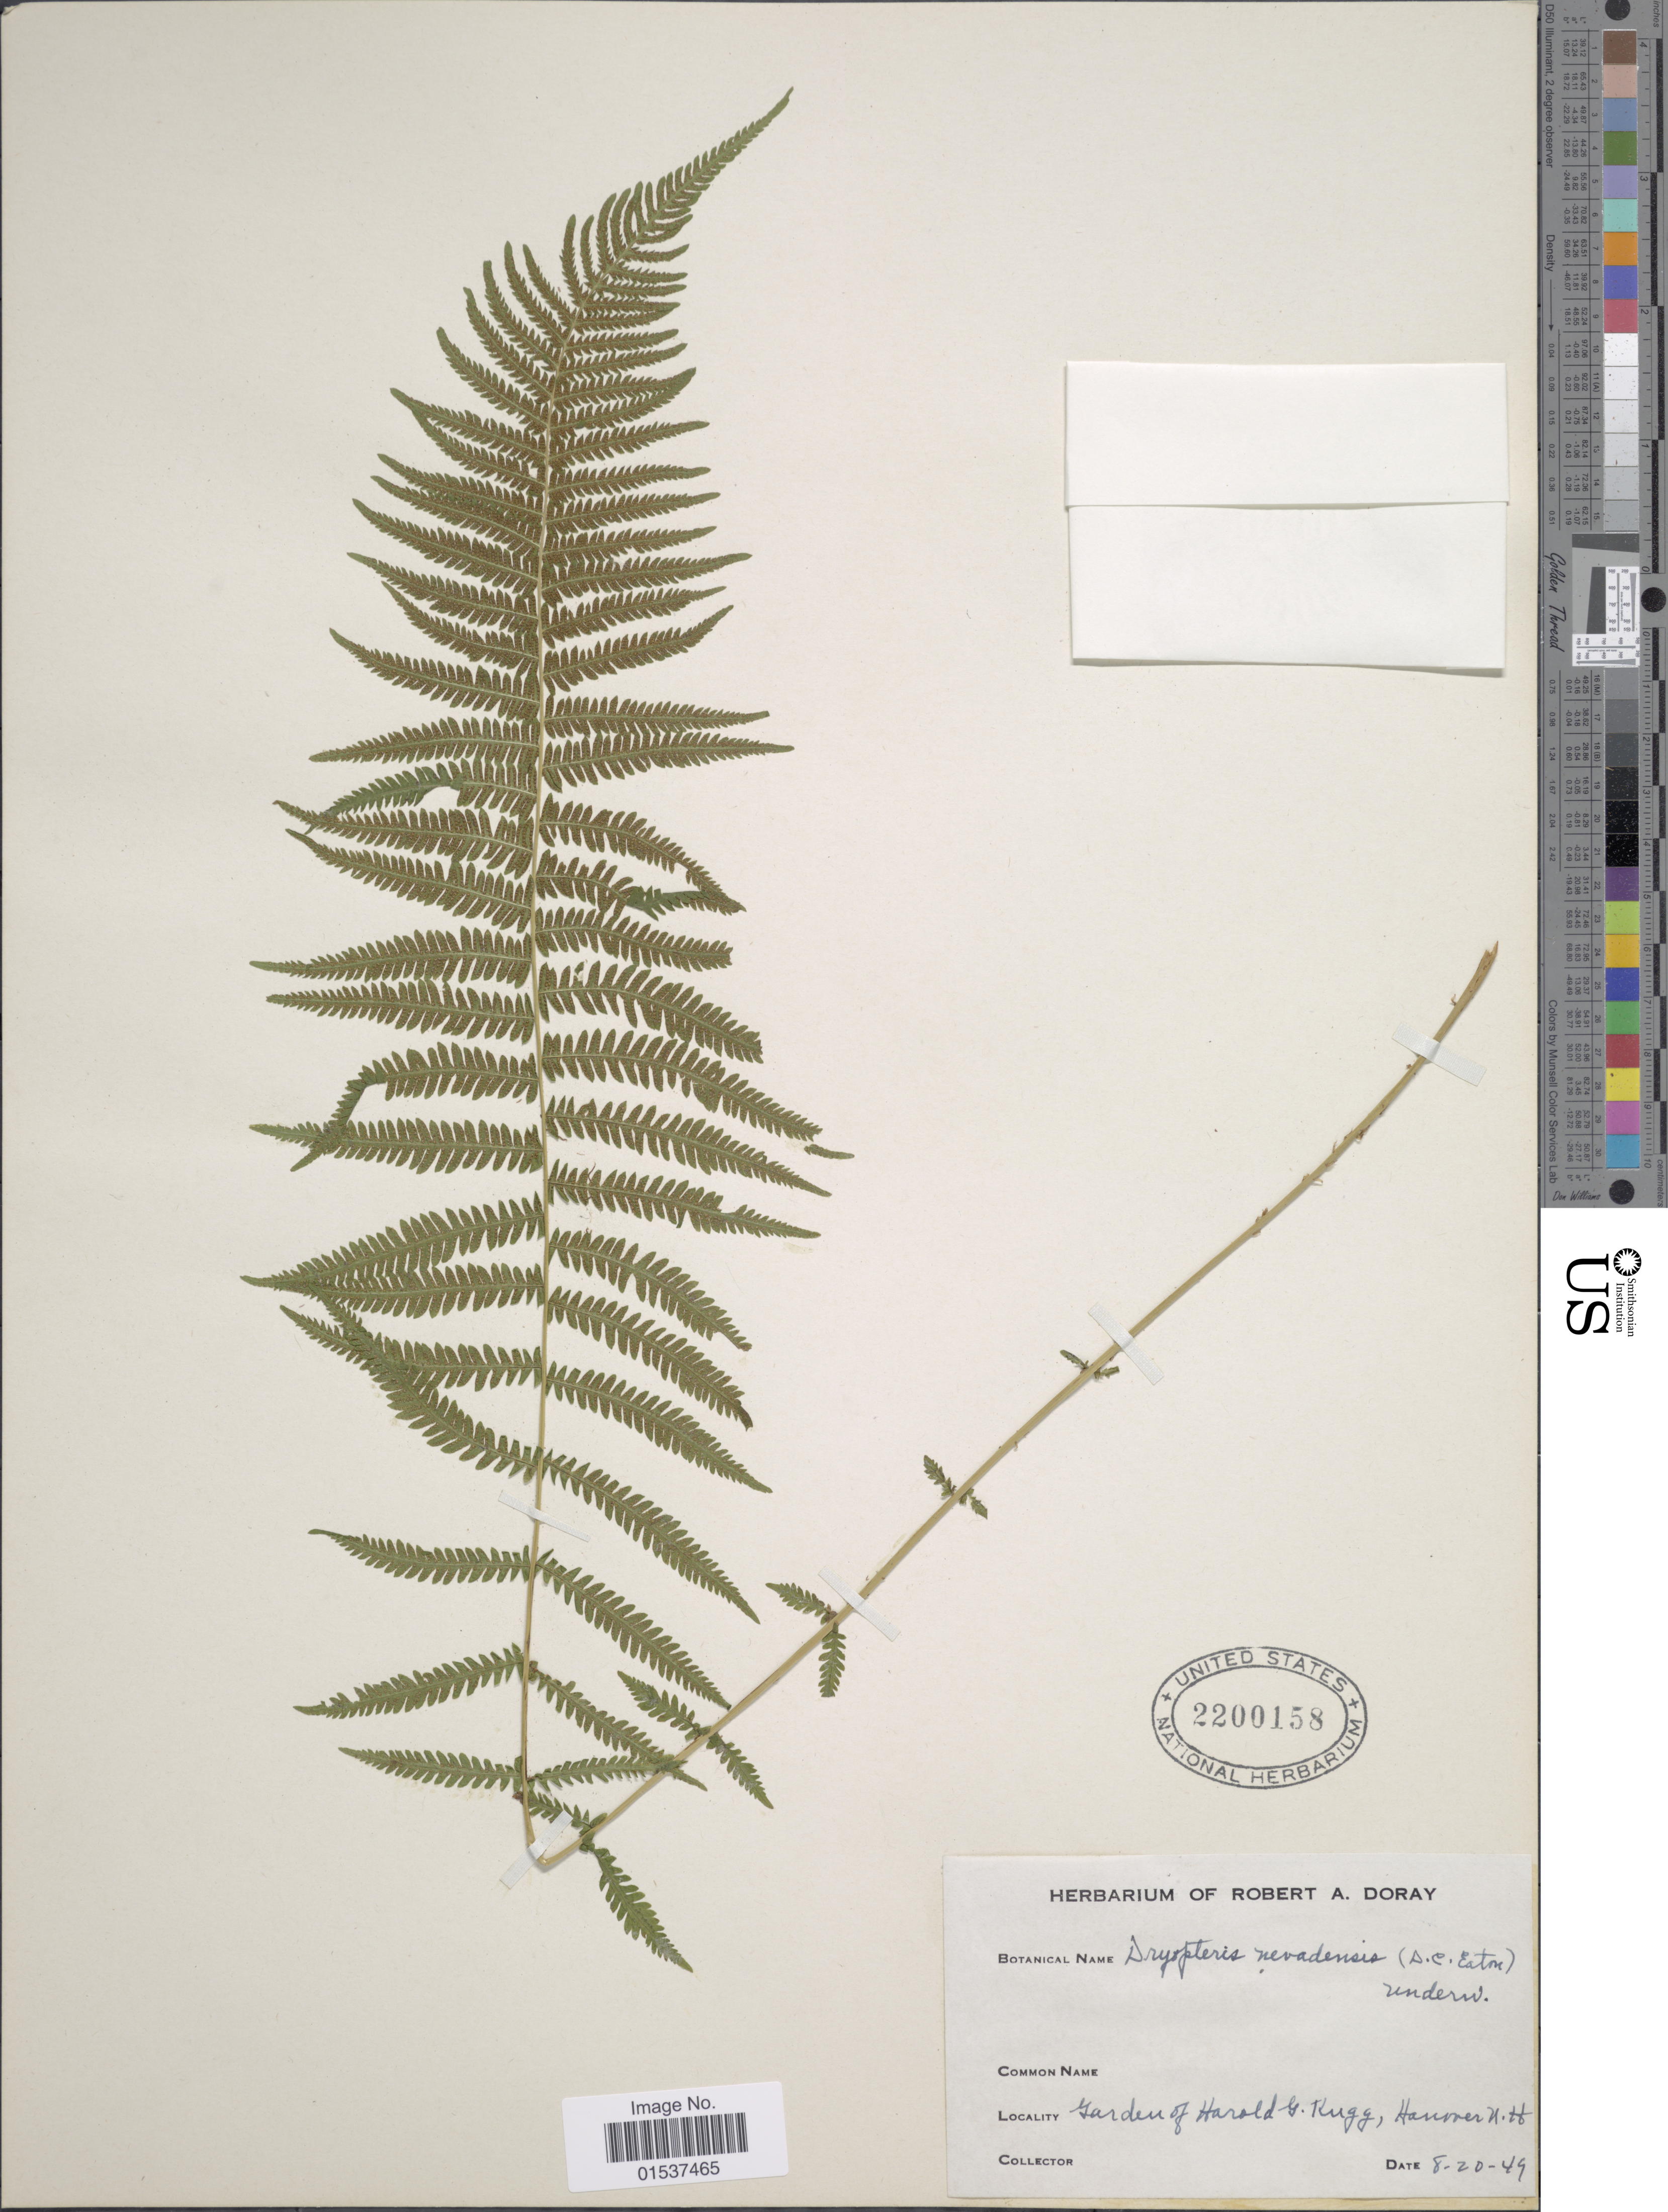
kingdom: Plantae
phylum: Tracheophyta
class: Polypodiopsida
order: Polypodiales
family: Thelypteridaceae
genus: Parathelypteris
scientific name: Parathelypteris nevadensis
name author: (Baker) Holttum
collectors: ex herb. Robert A. Doray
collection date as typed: Transcribed d/m/y: 20/8/49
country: United States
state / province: New Hampshire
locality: Garden of Harold G. Rugg, Hanover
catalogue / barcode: US 2200158